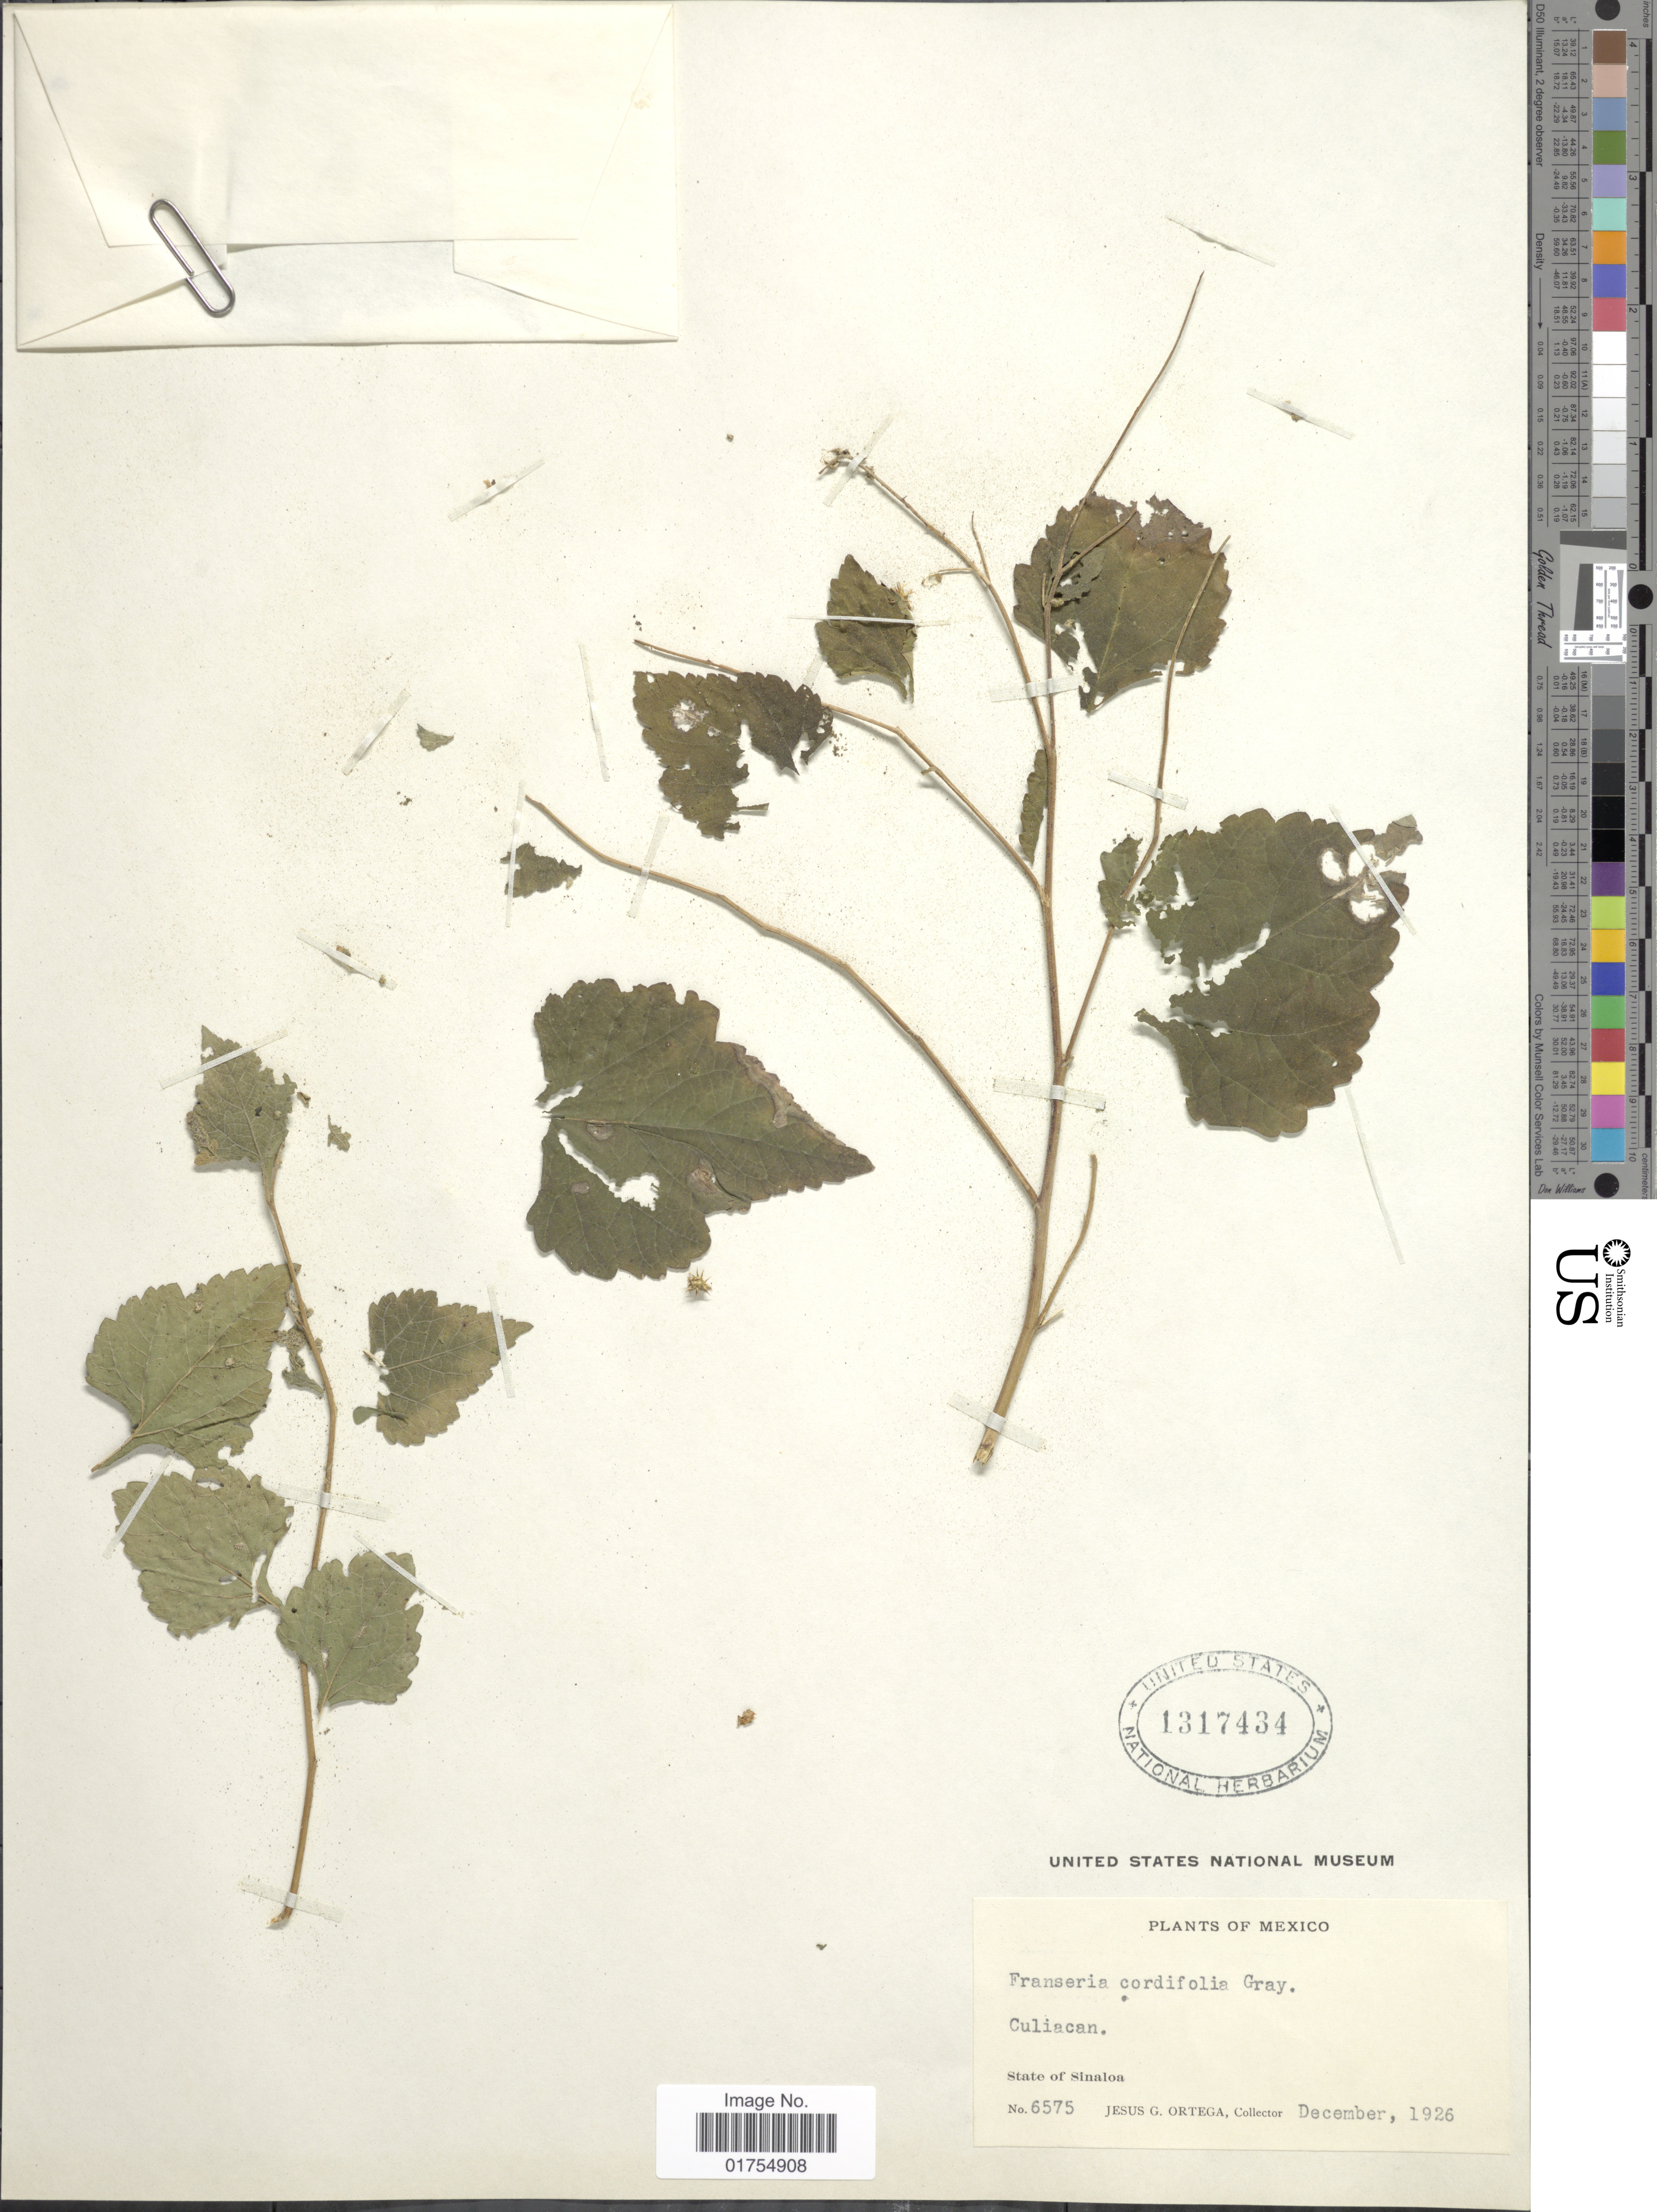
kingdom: Plantae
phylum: Tracheophyta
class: Magnoliopsida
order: Asterales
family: Asteraceae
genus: Franseria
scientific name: Franseria cordifolia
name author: A. Gray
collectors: J. Ortega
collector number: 6575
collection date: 1926-12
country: Mexico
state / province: Sinaloa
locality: Culiacan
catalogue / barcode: US 1317434